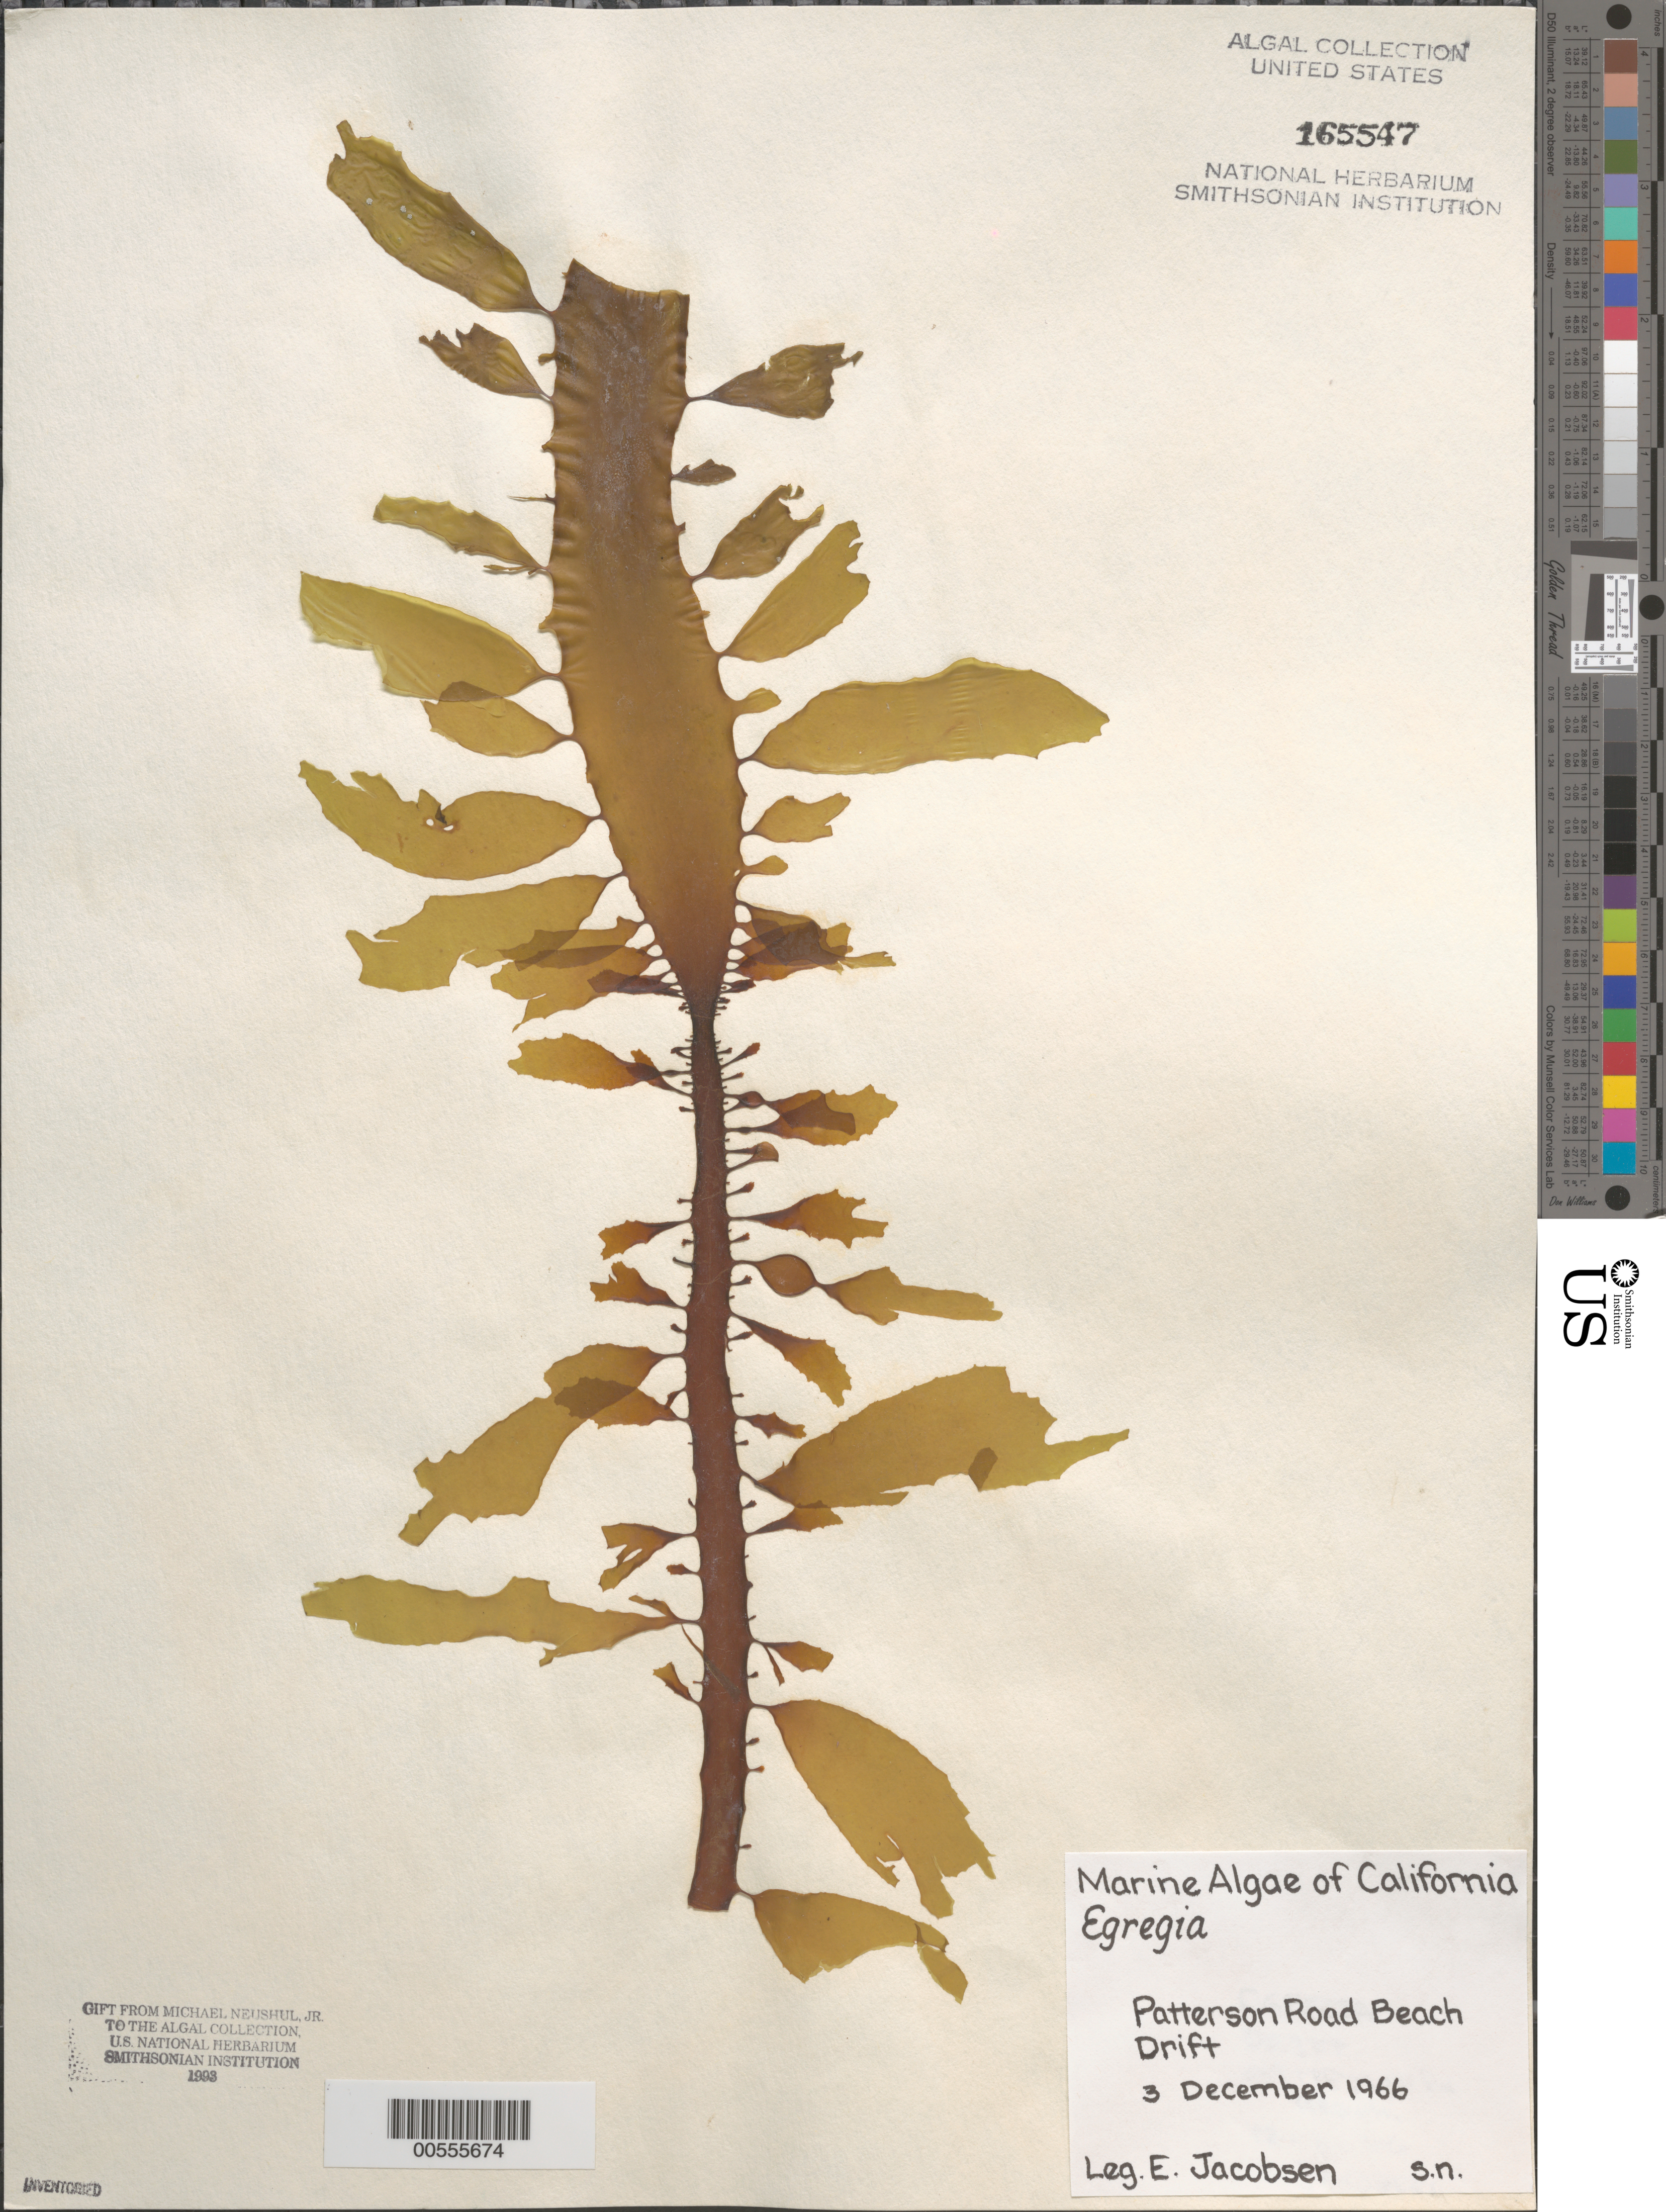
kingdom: Chromista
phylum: Ochrophyta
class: Phaeophyceae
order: Laminariales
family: Lessoniaceae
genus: Egregia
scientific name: Egregia sp.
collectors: E. Jacobsen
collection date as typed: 03 Dec 1966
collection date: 1966-12-03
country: United States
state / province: California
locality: Patterson Road Beach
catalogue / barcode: US 165547